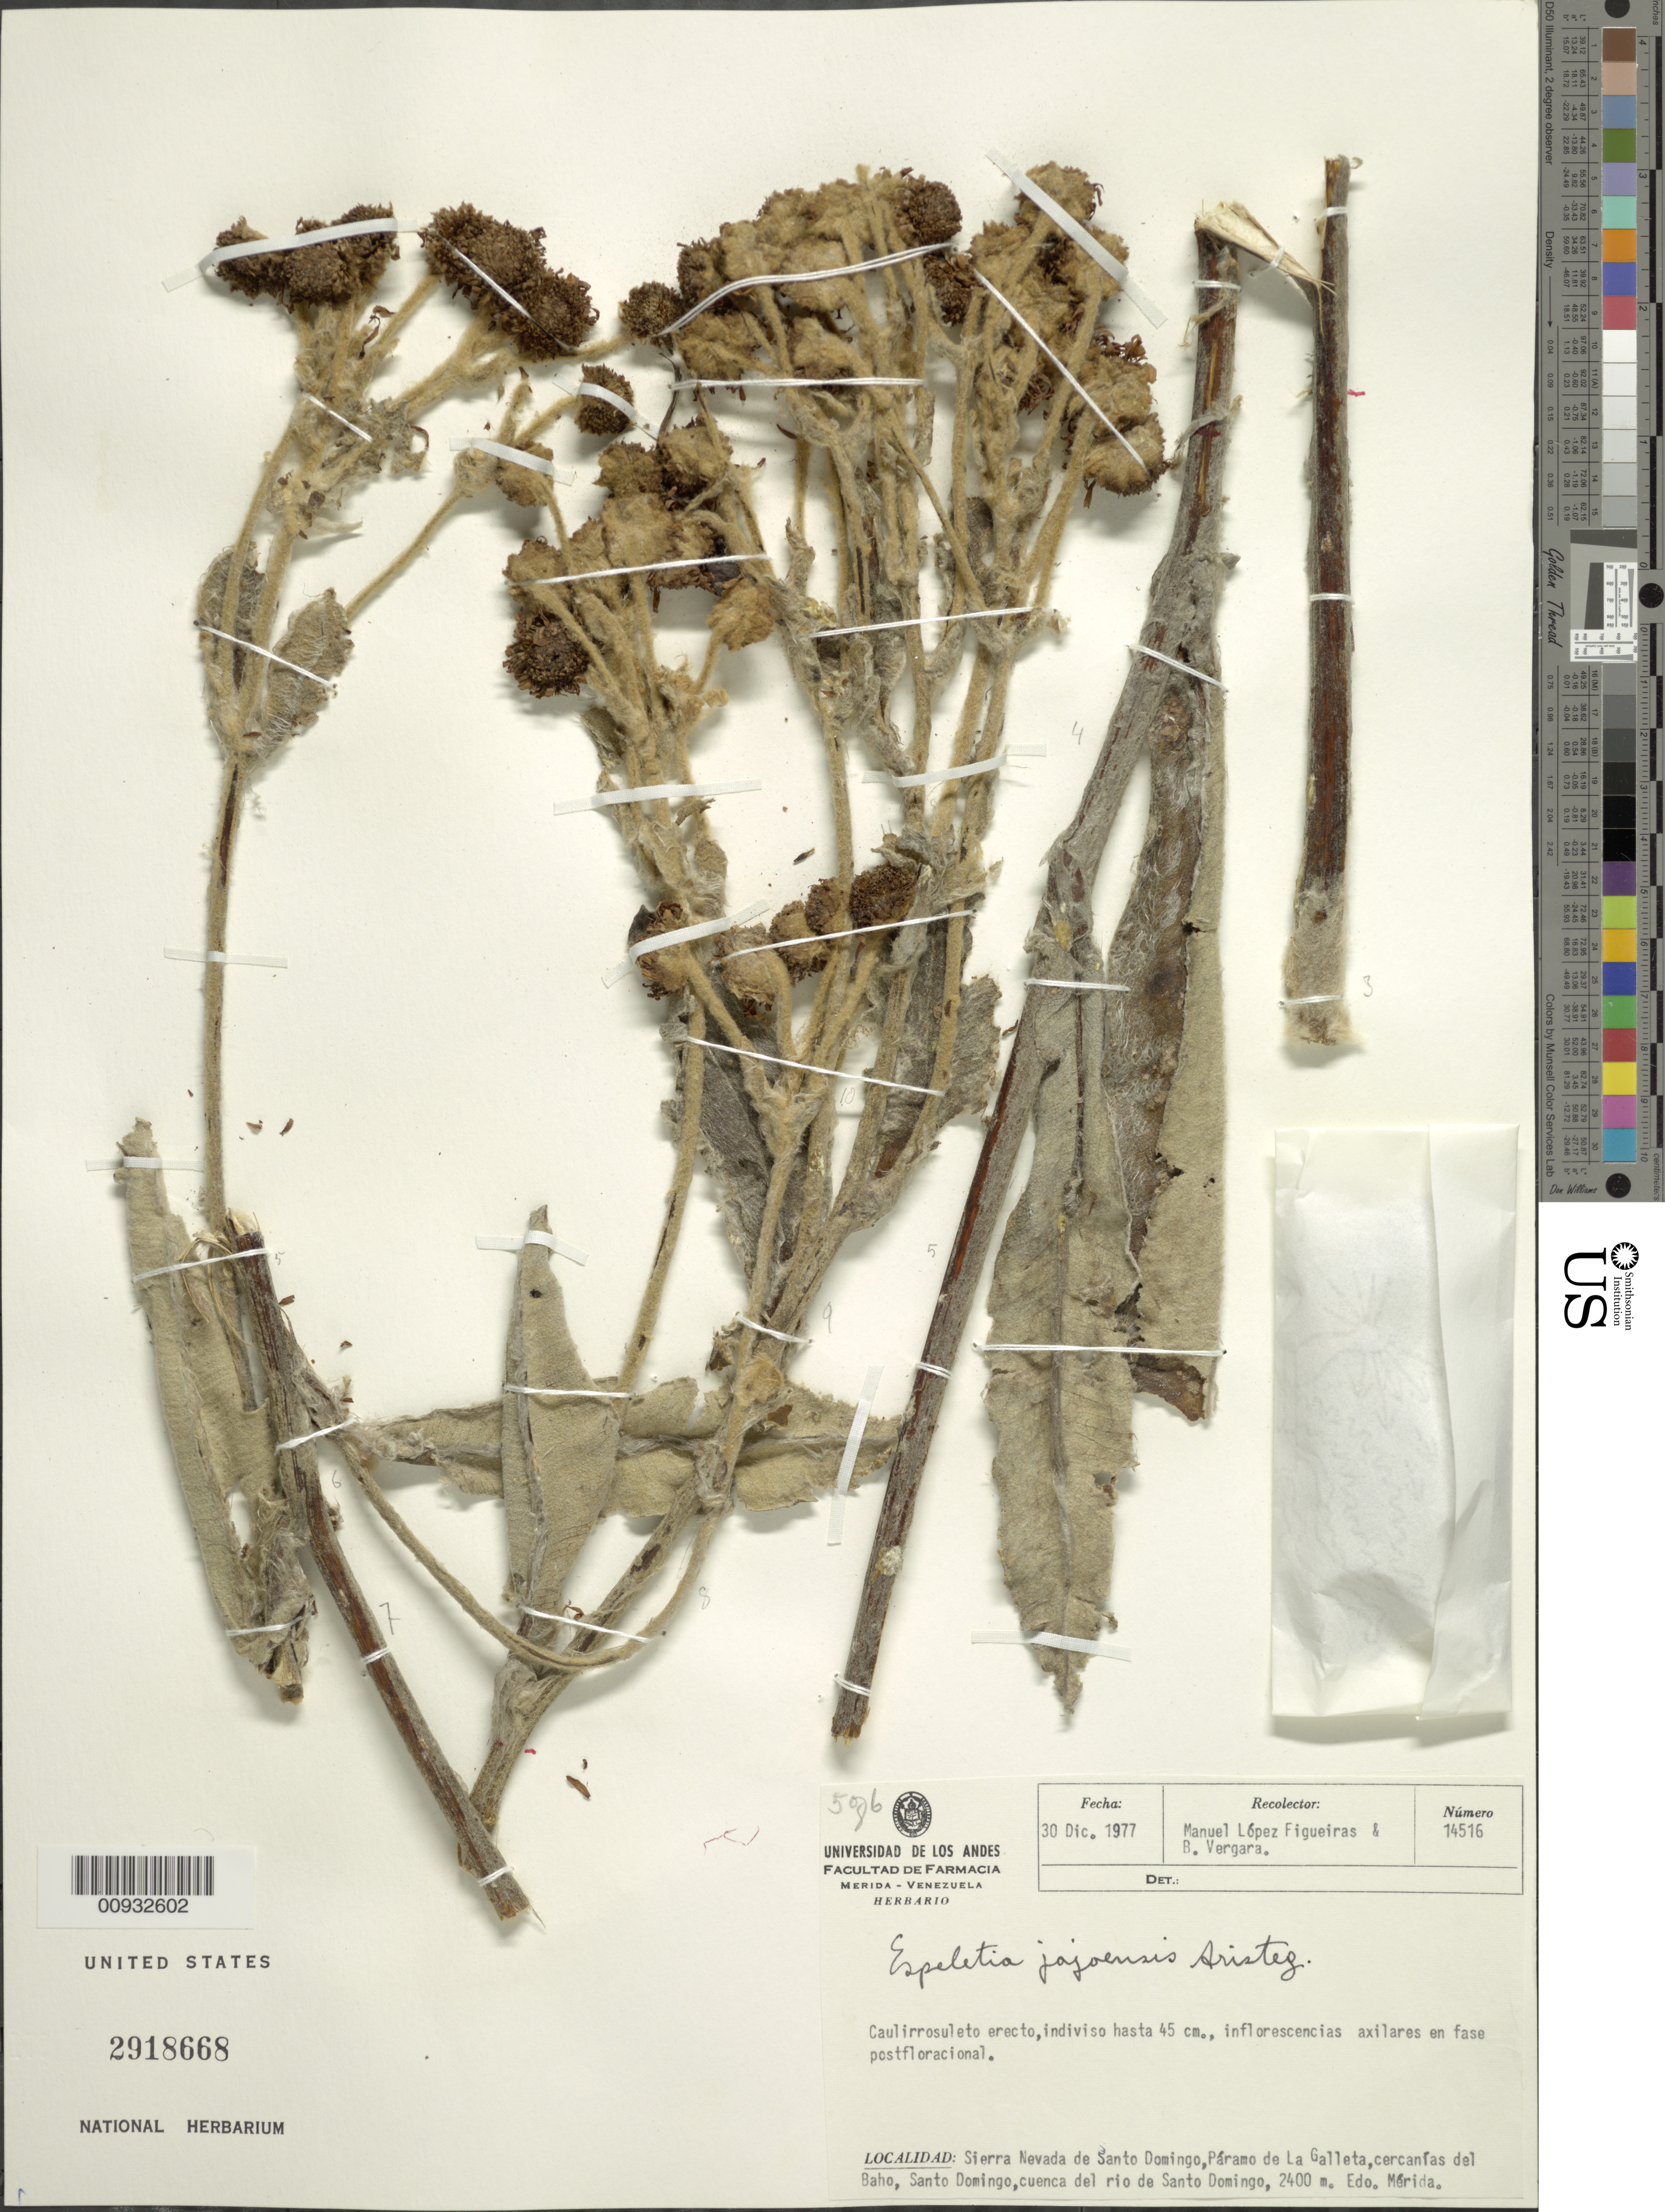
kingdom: Plantae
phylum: Tracheophyta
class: Magnoliopsida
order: Asterales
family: Asteraceae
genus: Espeletia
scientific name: Espeletia jajoensis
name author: Aristeg.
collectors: M. López Figueiras & B. Vergara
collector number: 14516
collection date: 1977-12-30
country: Venezuela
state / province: Mérida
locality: Sierra Nevada de Santo Domingo, Paramo de La Galleta, cercania del Baho, Santo Domingo, cuenca del rio de Santo Domingo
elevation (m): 2400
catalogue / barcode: US 2918668